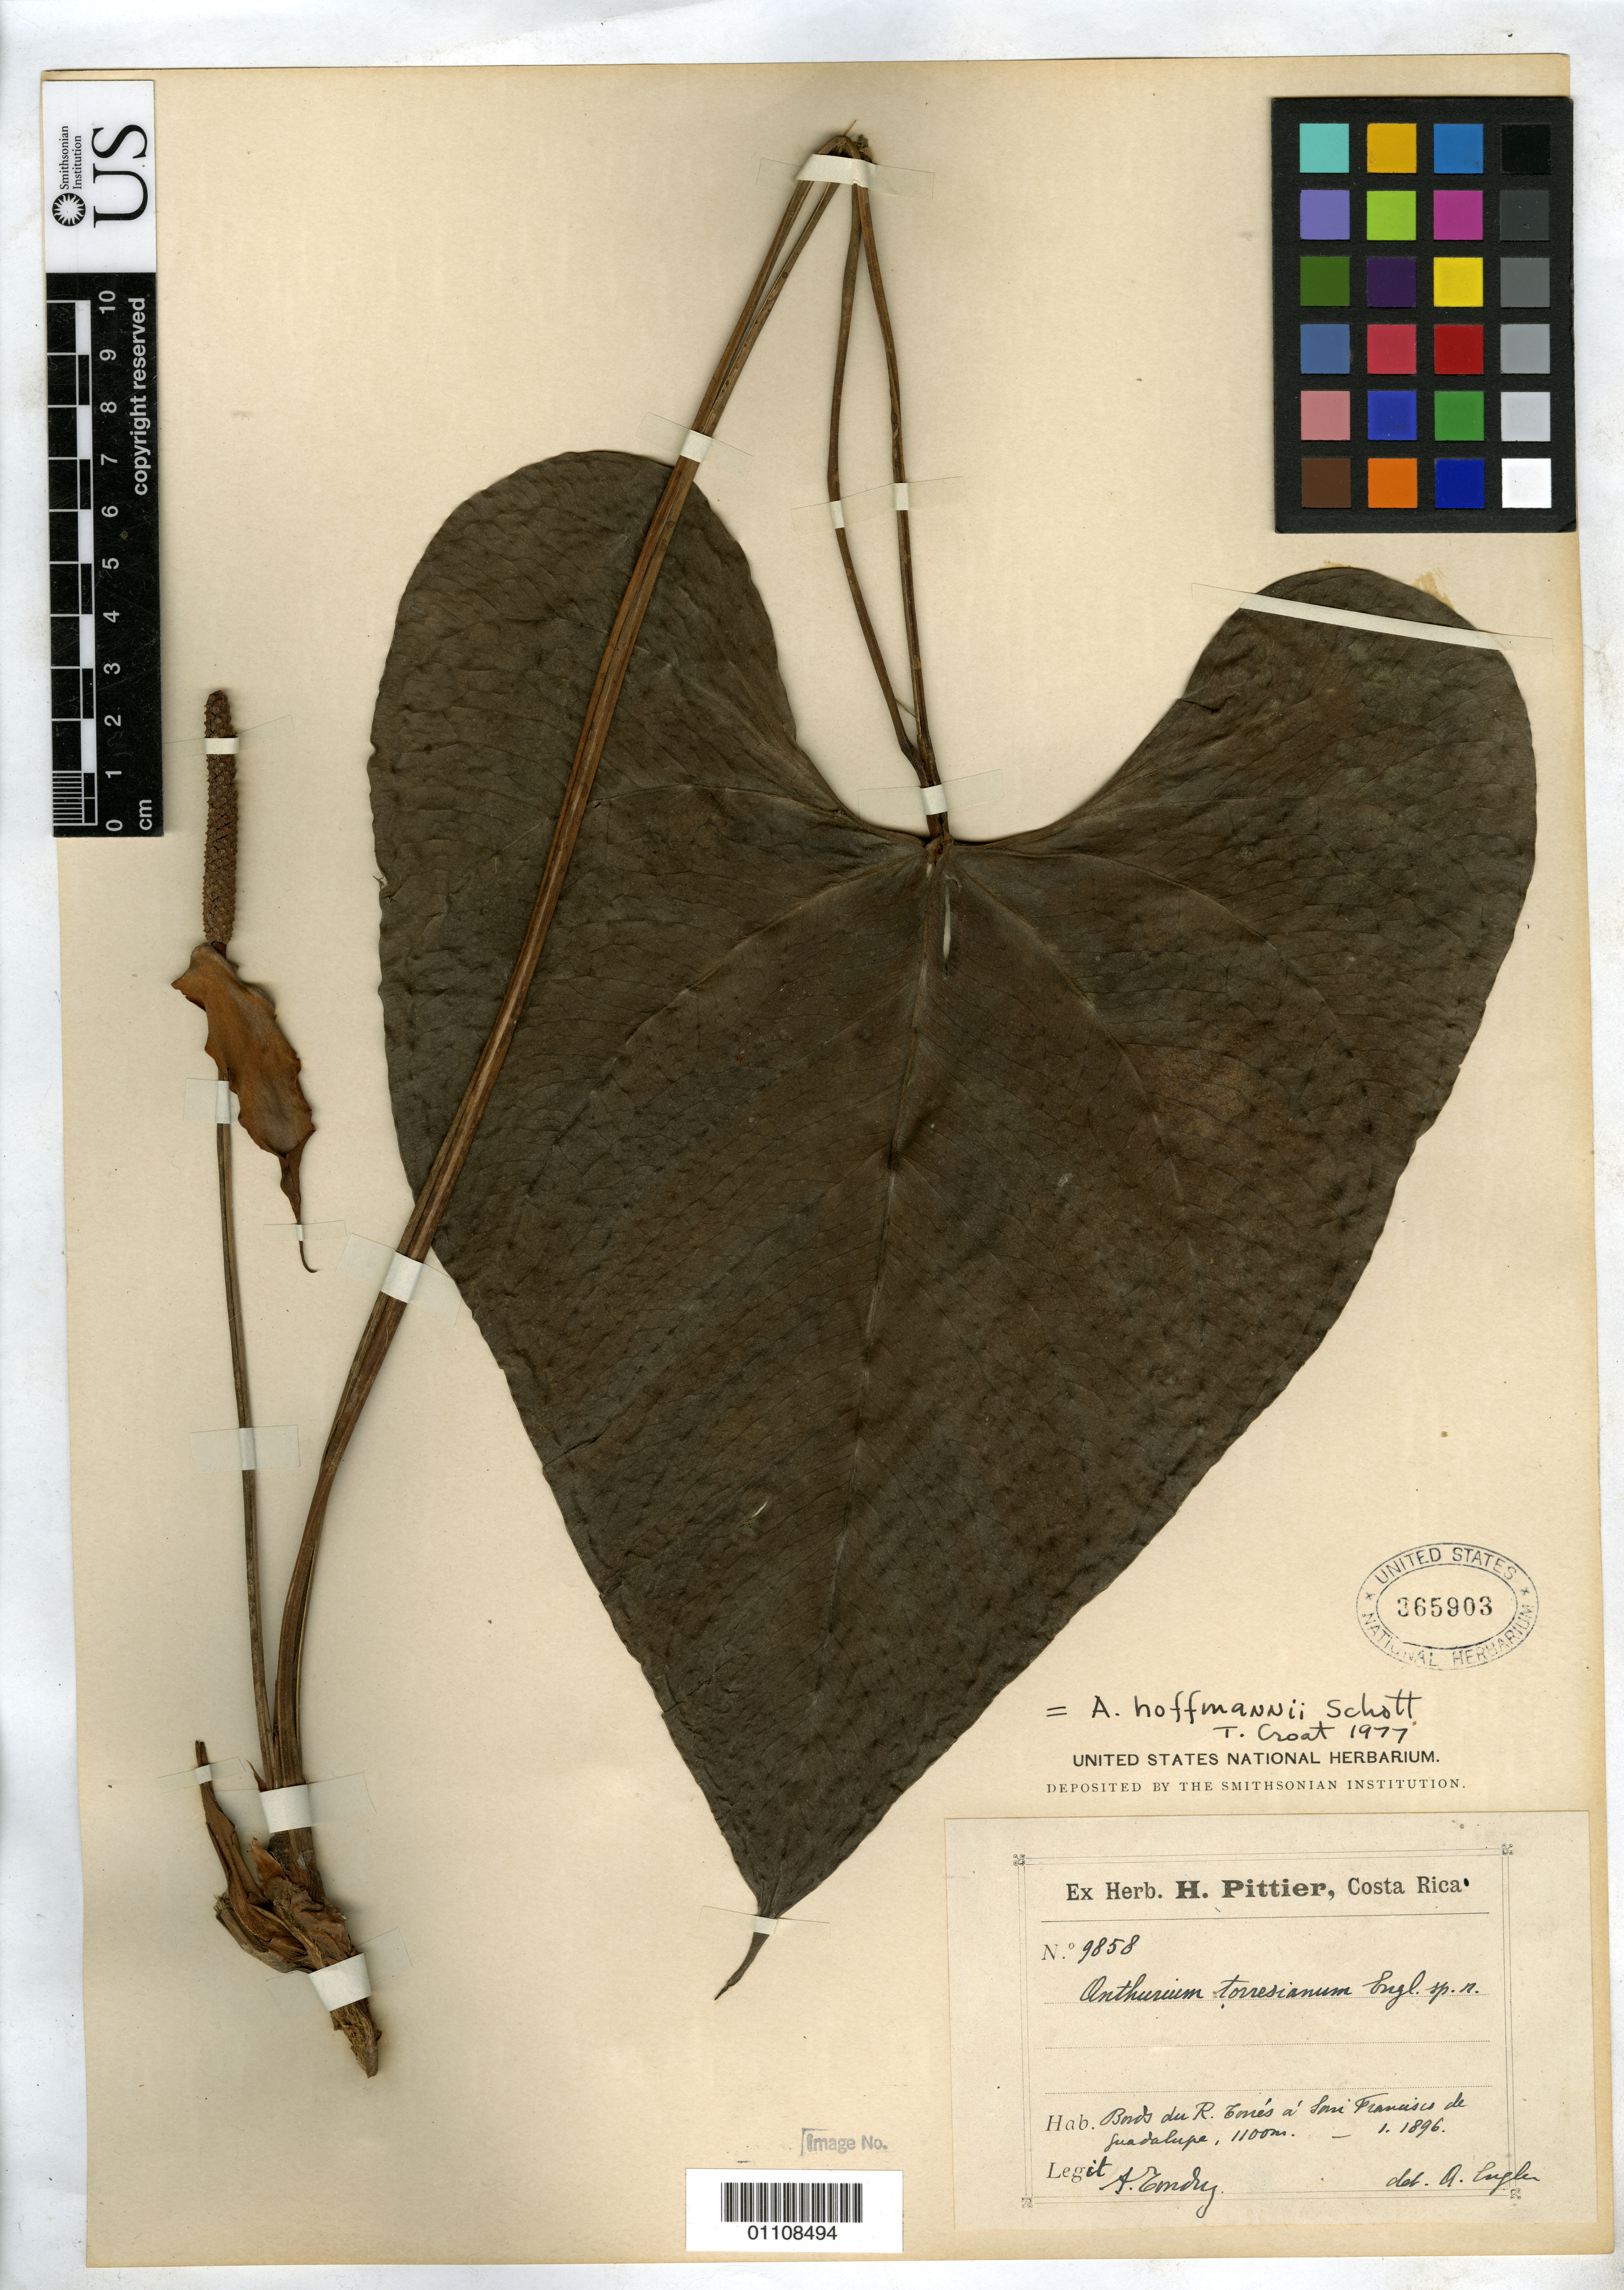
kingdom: Plantae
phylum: Tracheophyta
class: Liliopsida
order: Alismatales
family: Araceae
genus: Anthurium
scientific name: Anthurium torresianum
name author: Engl.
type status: Syntype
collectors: A. Tonduz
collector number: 9859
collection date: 1896-01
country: Costa Rica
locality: Bords du Rio Torres a San Francisco de Guadalupe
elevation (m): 1100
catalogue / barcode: US 365903